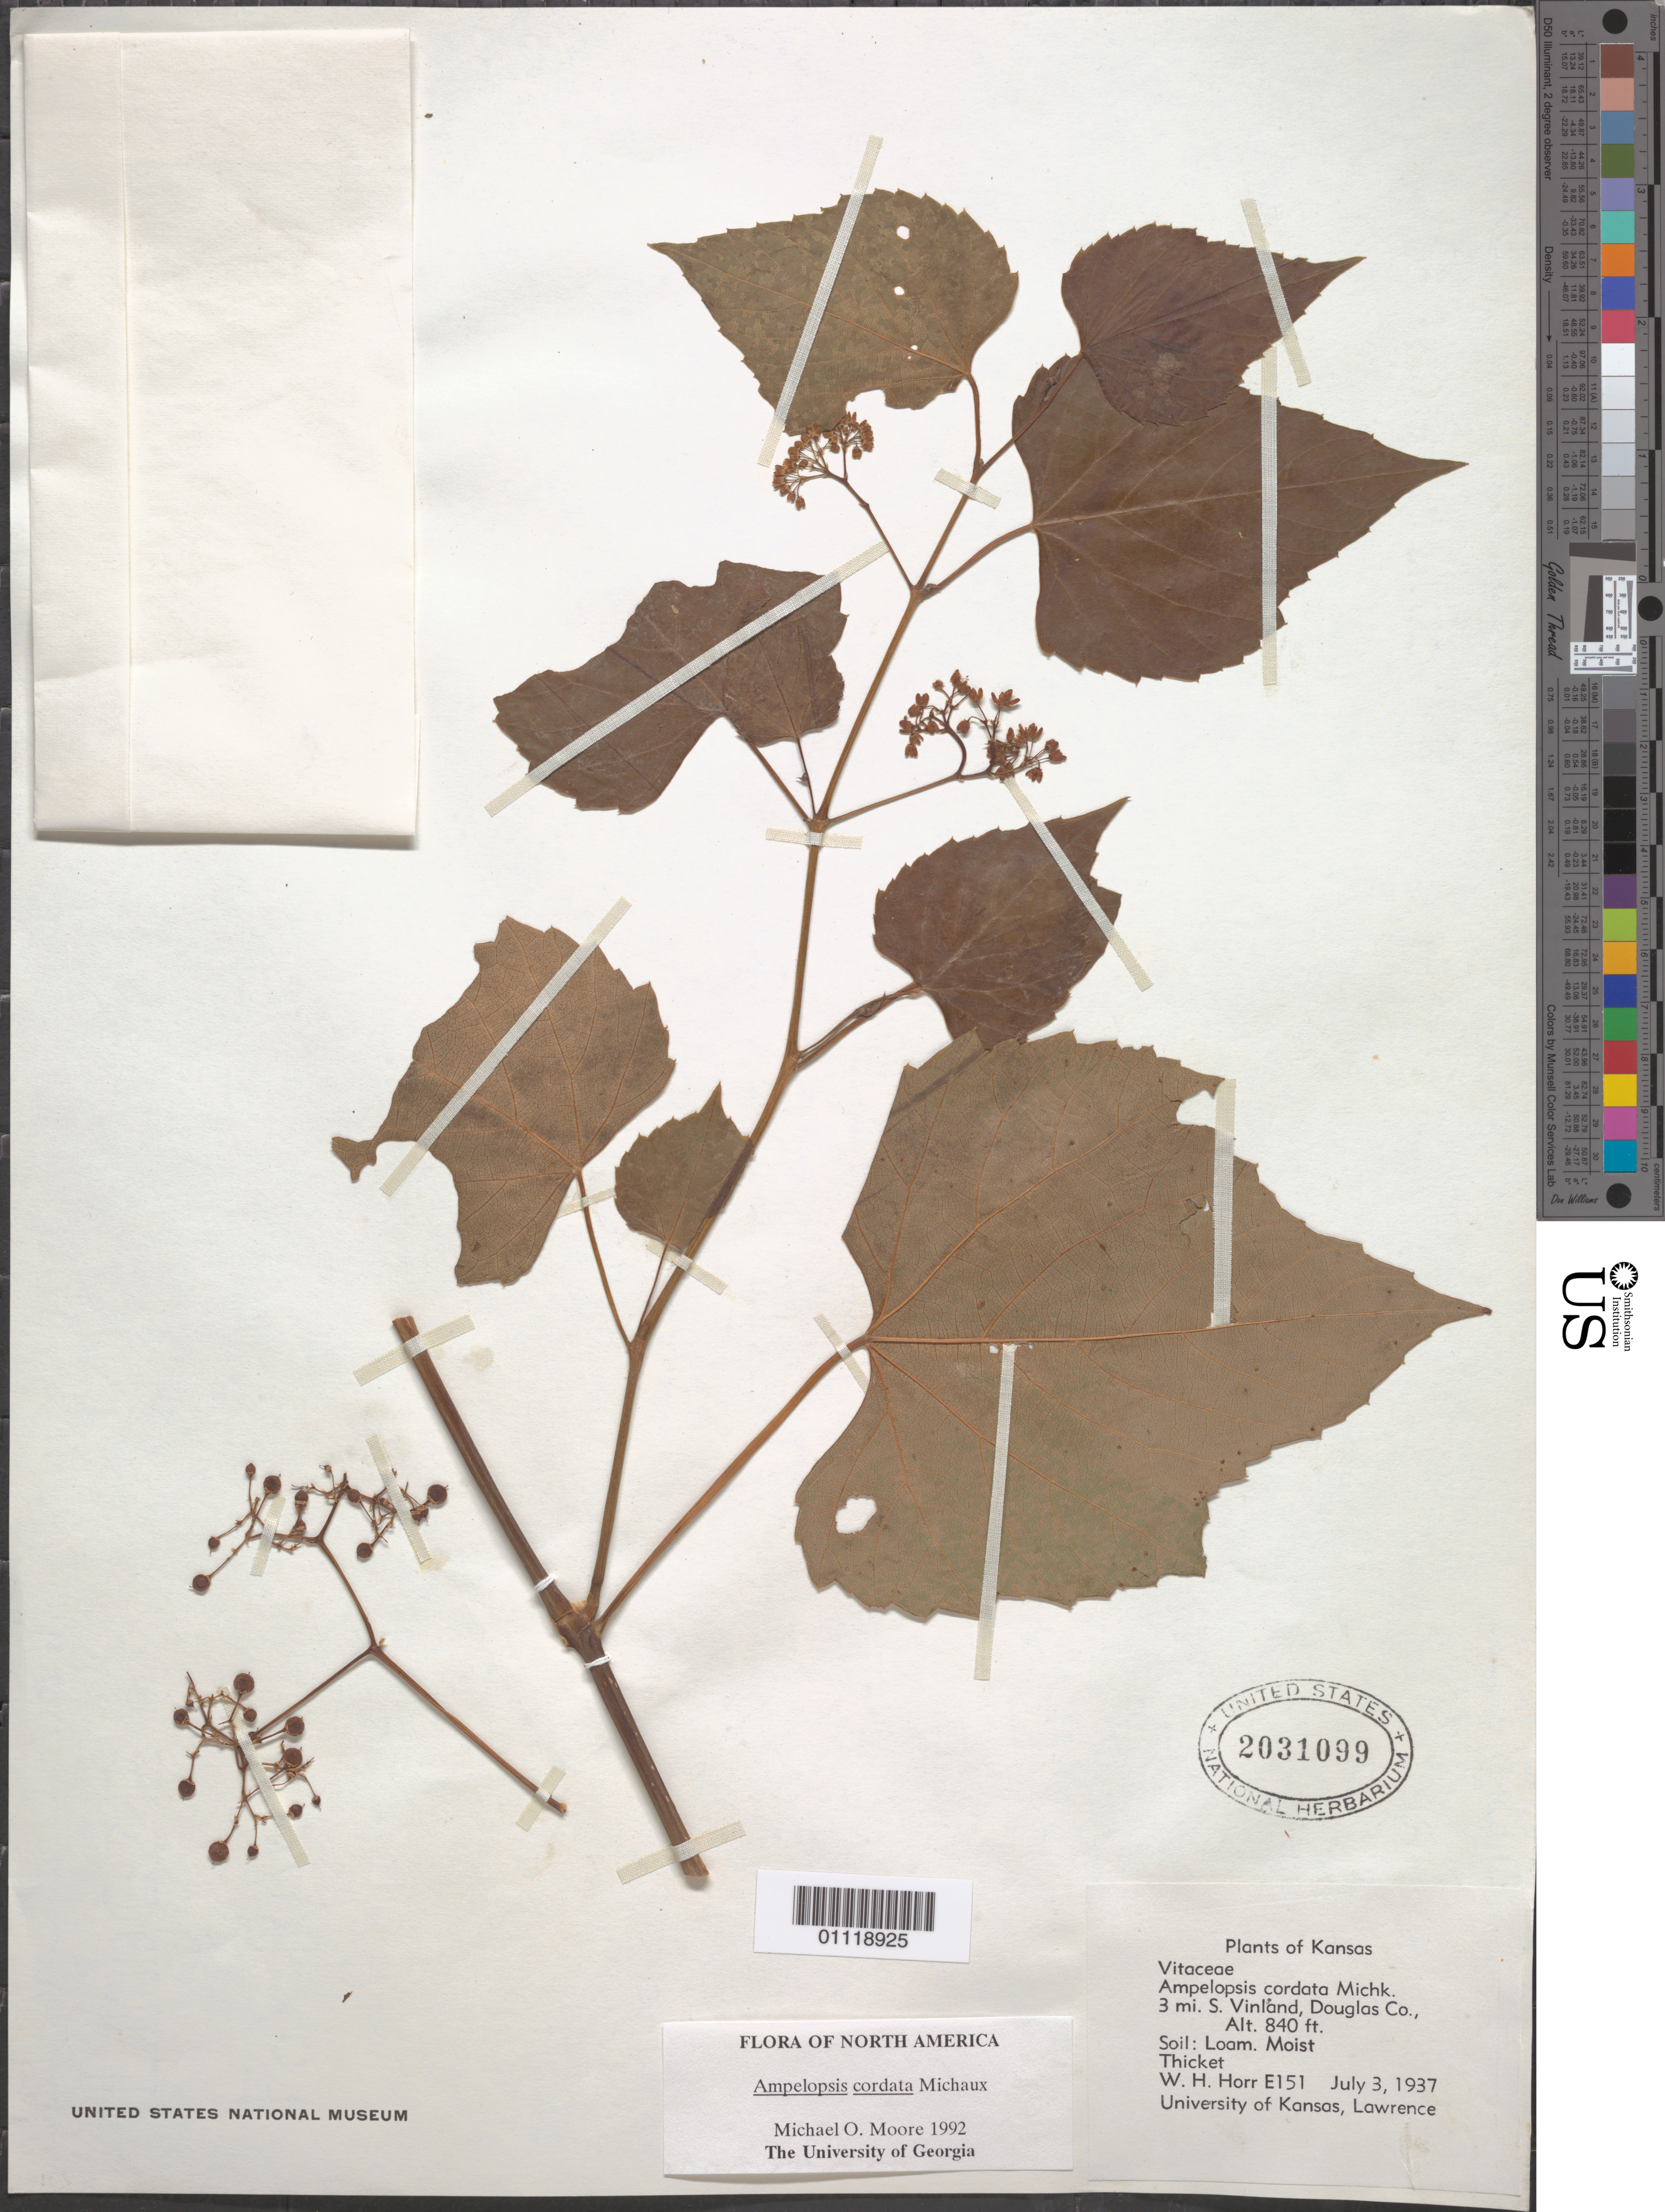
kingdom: Plantae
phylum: Tracheophyta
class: Magnoliopsida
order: Vitales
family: Vitaceae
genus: Ampelopsis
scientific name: Ampelopsis cordata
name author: Michx.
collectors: W. H. Horr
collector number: E 151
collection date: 1937-07-03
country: United States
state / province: Kansas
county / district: Douglas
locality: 3 mi S Vinland.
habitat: Soil: Loam. Moist.Thicket.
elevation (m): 256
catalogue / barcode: US 2031099